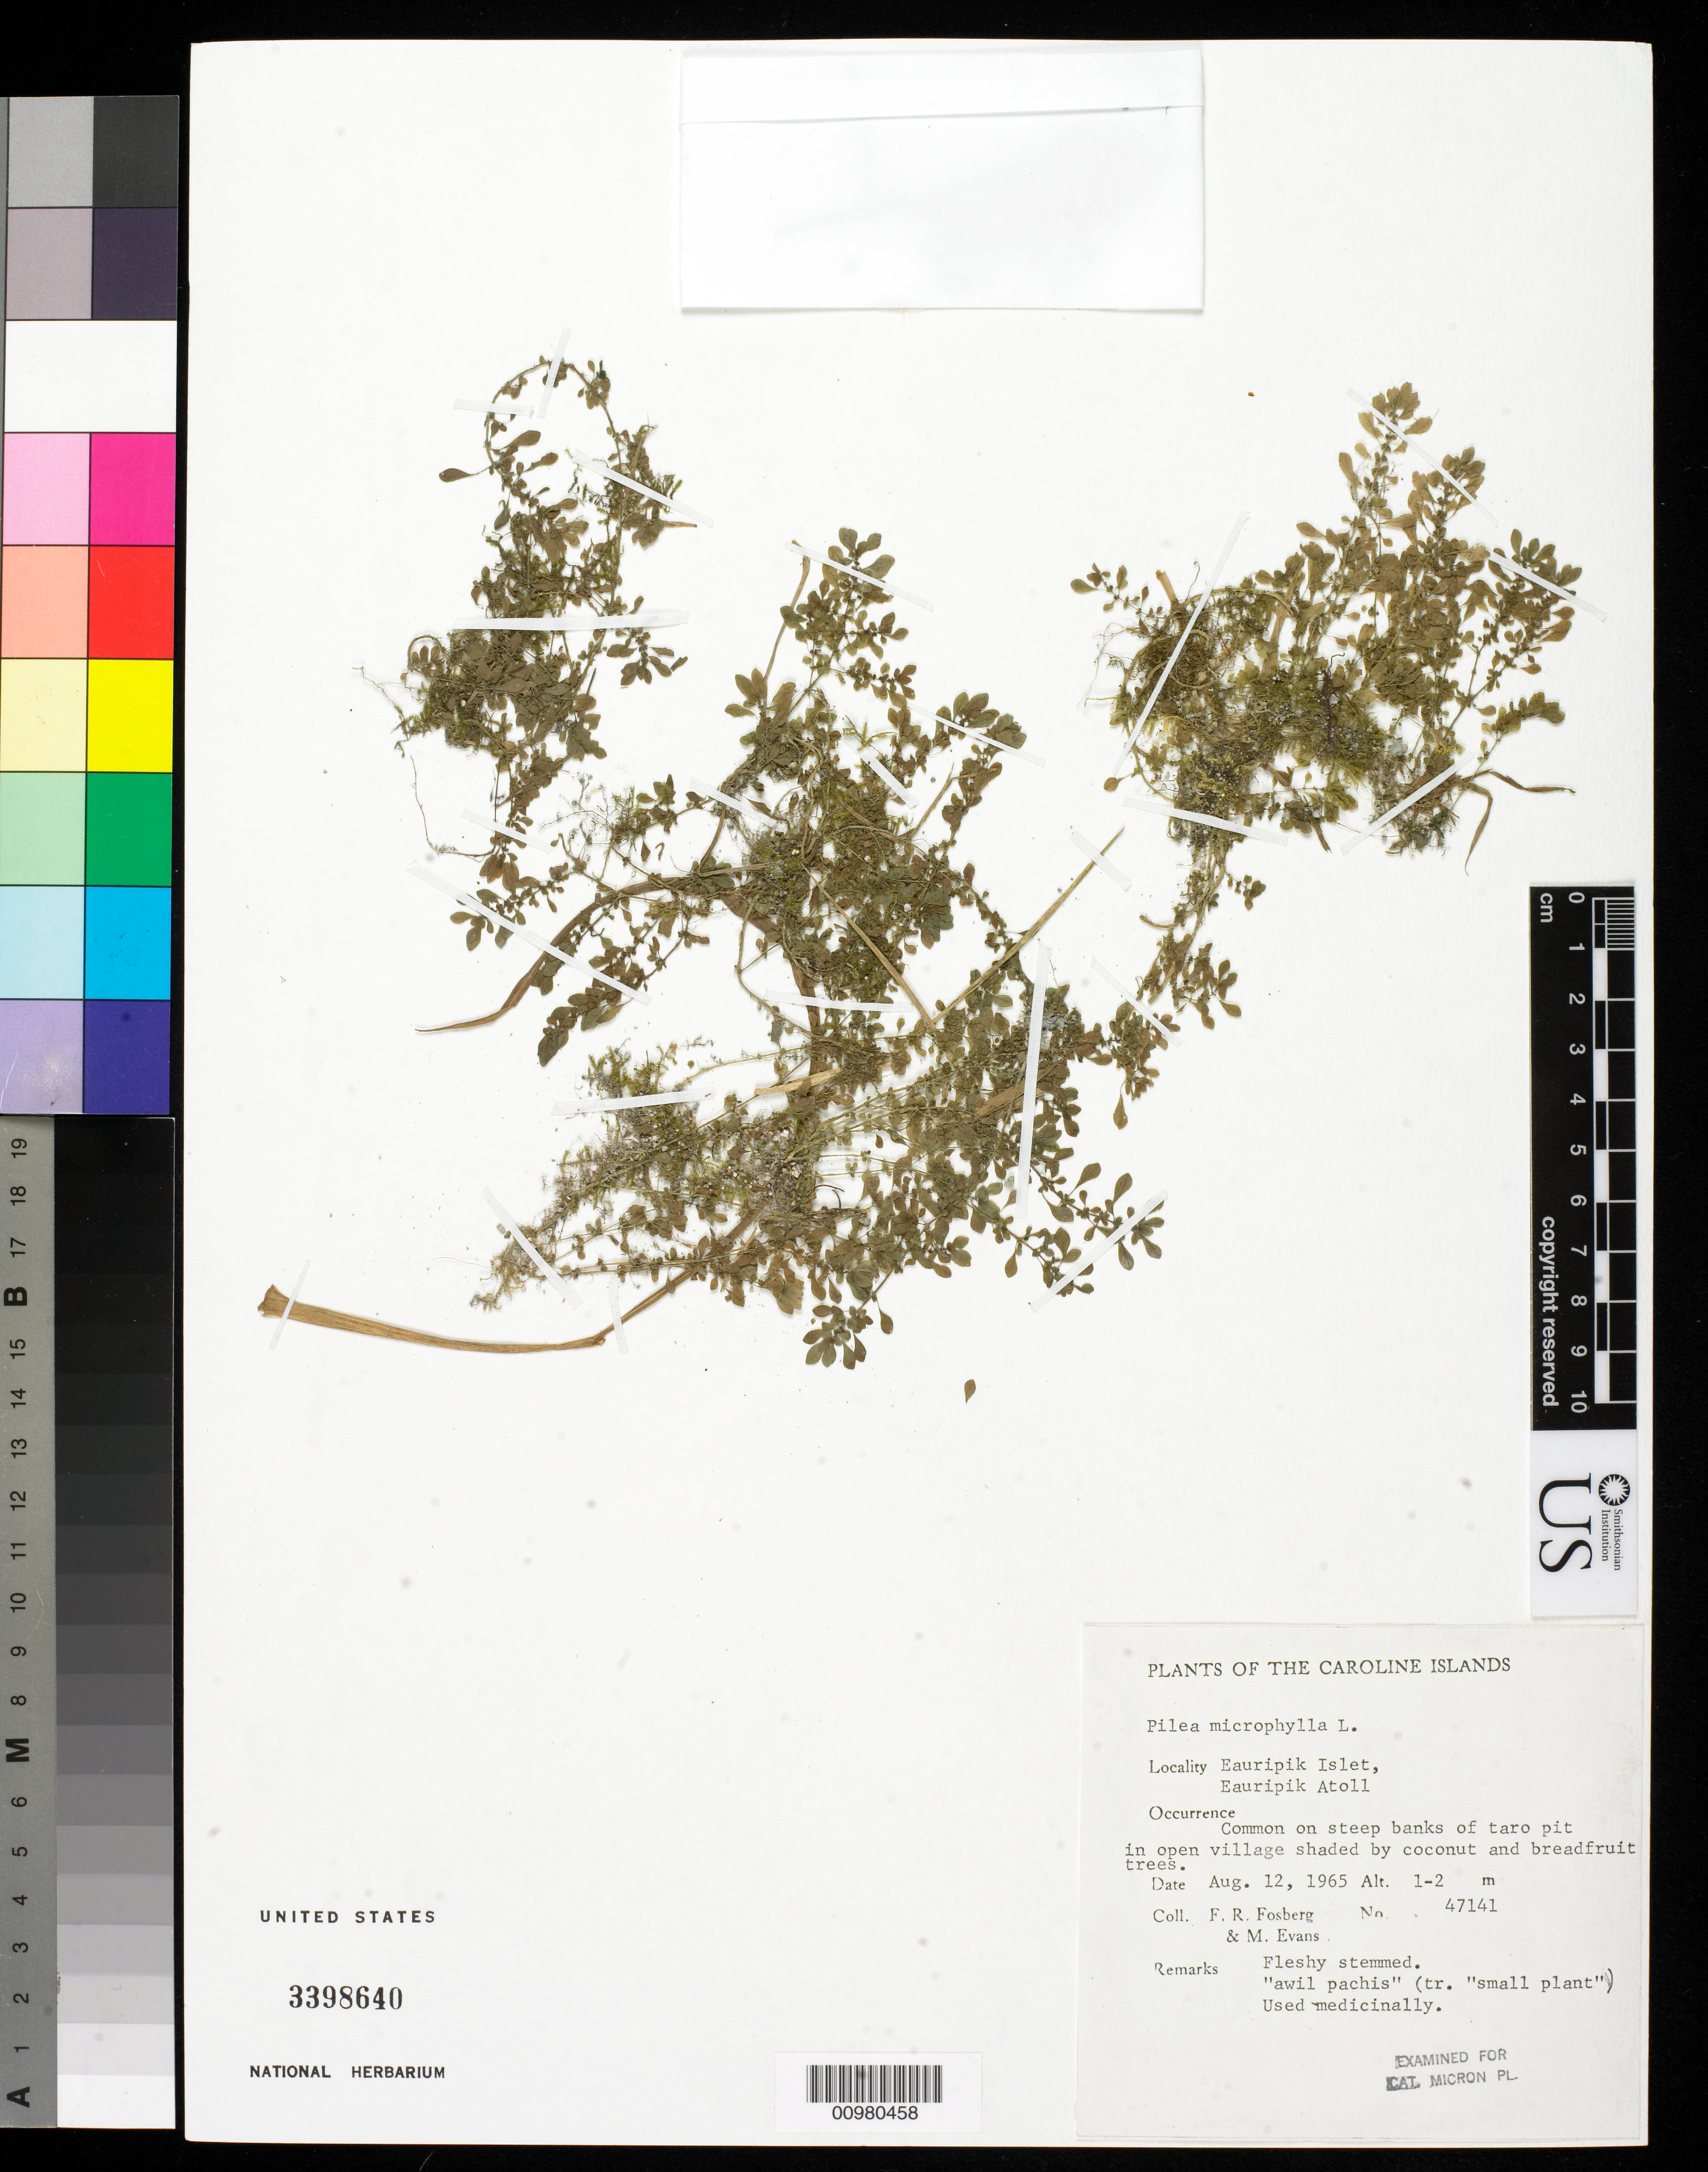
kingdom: Plantae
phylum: Tracheophyta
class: Magnoliopsida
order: Rosales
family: Urticaceae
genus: Pilea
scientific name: Pilea microphylla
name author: (L.) Liebm.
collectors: F. R. Fosberg & M. Evans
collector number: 47141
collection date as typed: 12 Aug 1965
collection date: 1965-08-12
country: Micronesia, Federated States of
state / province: Yap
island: Eauripik Atoll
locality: Eauripik Islet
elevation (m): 1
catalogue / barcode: US 3398640